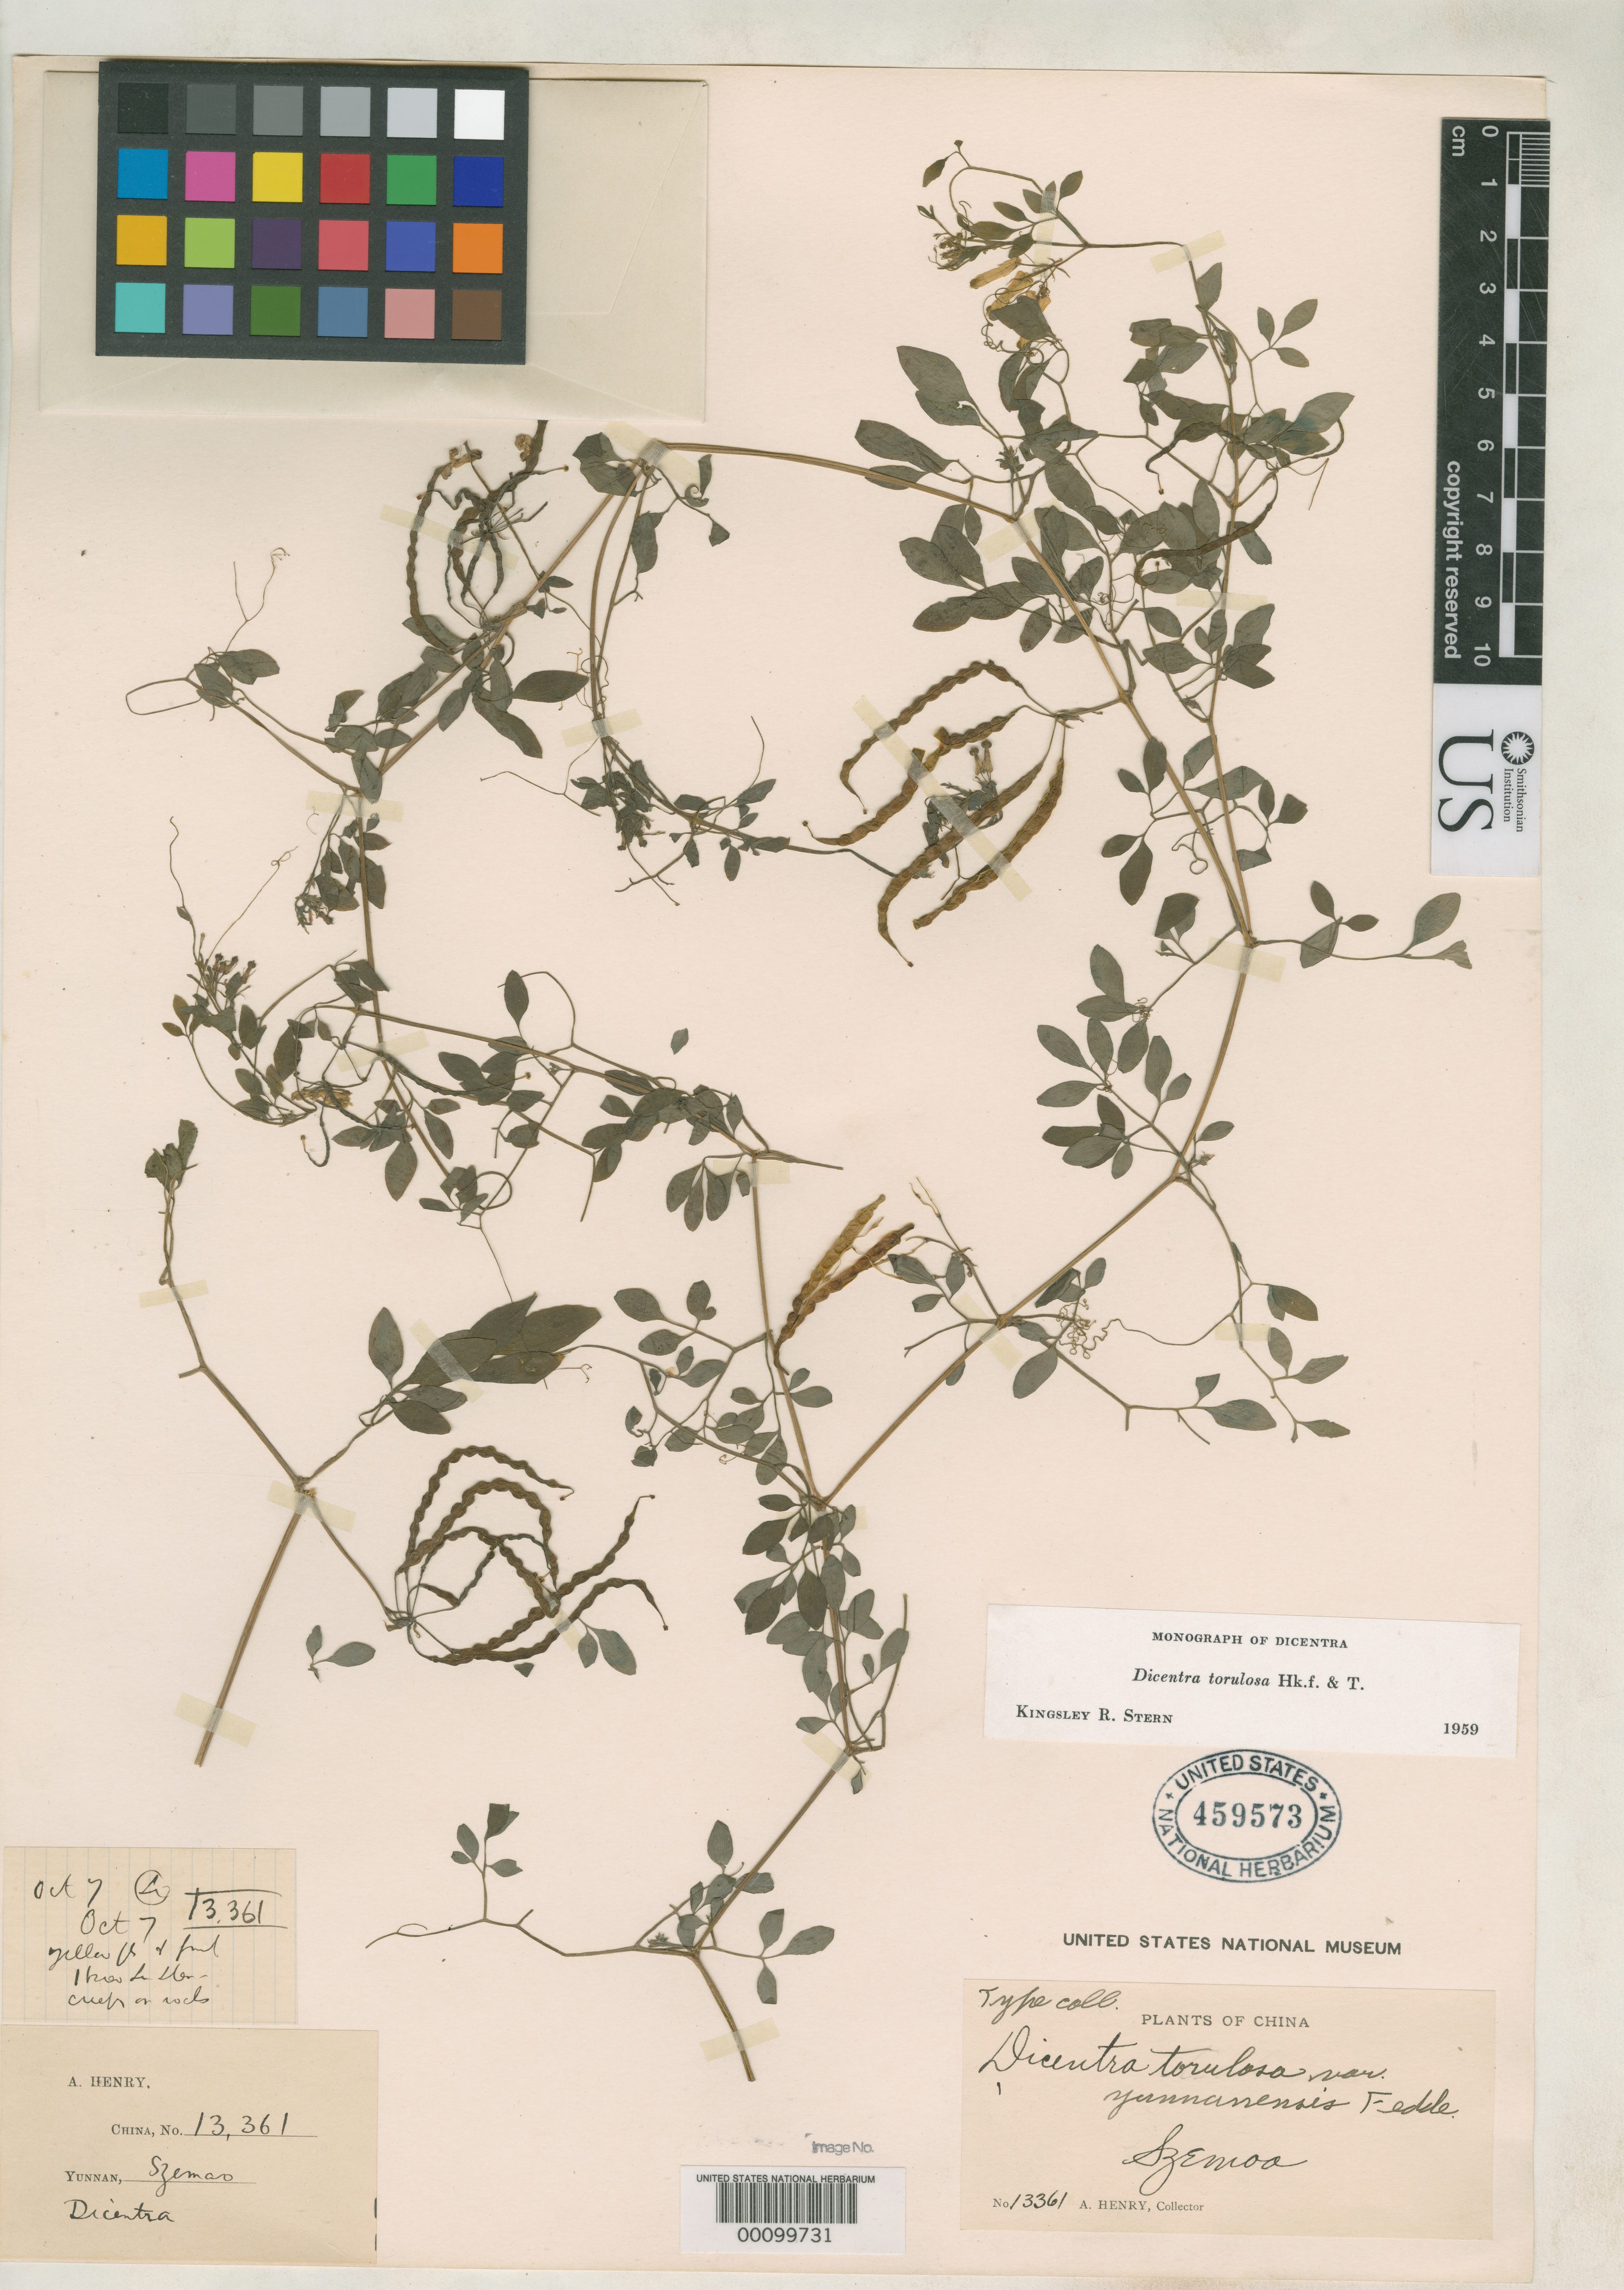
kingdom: Plantae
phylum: Tracheophyta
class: Magnoliopsida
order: Ranunculales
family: Papaveraceae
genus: Dicentra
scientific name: Dicentra torulosa var. yunnanensis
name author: Fedde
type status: Isotype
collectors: A. Henry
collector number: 13361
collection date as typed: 07 Oct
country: China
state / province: Yunnan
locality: Szemoa.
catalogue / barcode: US 459573